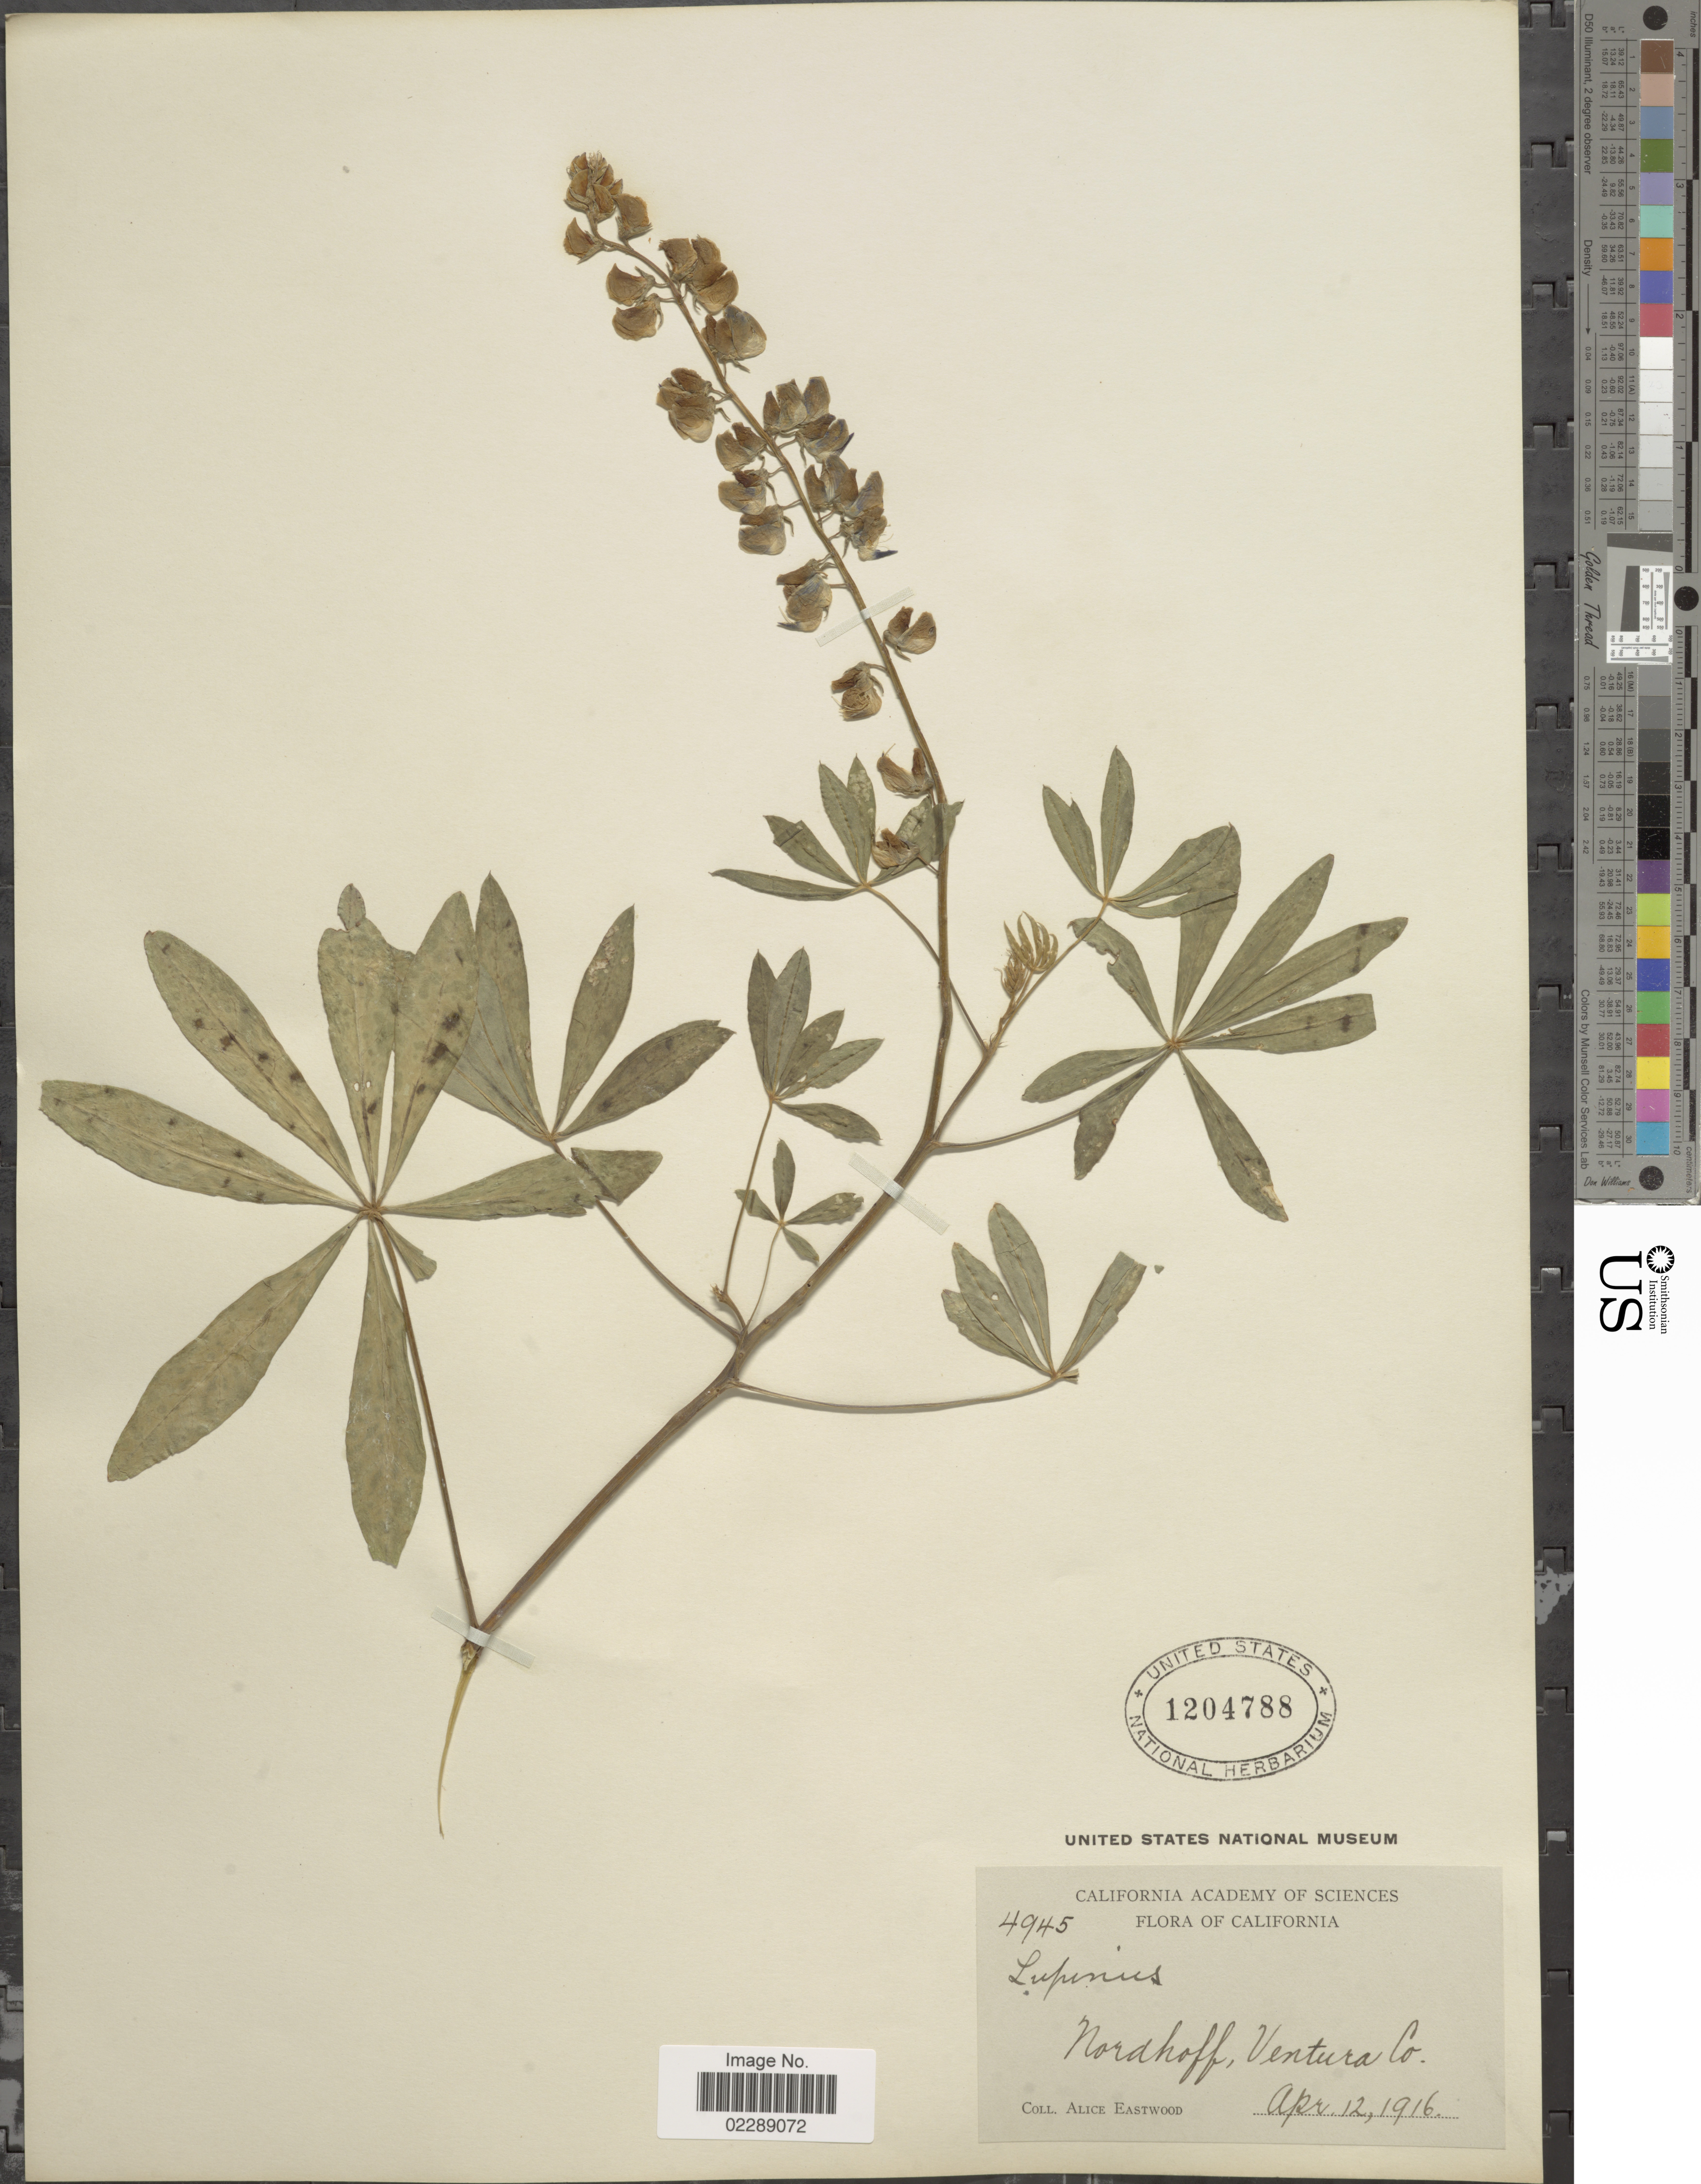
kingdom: Plantae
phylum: Tracheophyta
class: Magnoliopsida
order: Fabales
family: Fabaceae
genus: Lupinus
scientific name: Lupinus sp.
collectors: A. Eastwood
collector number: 4945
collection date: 1916-04-12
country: United States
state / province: California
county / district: Ventura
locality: Nordhoff, Ventura Co.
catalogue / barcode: US 1204788